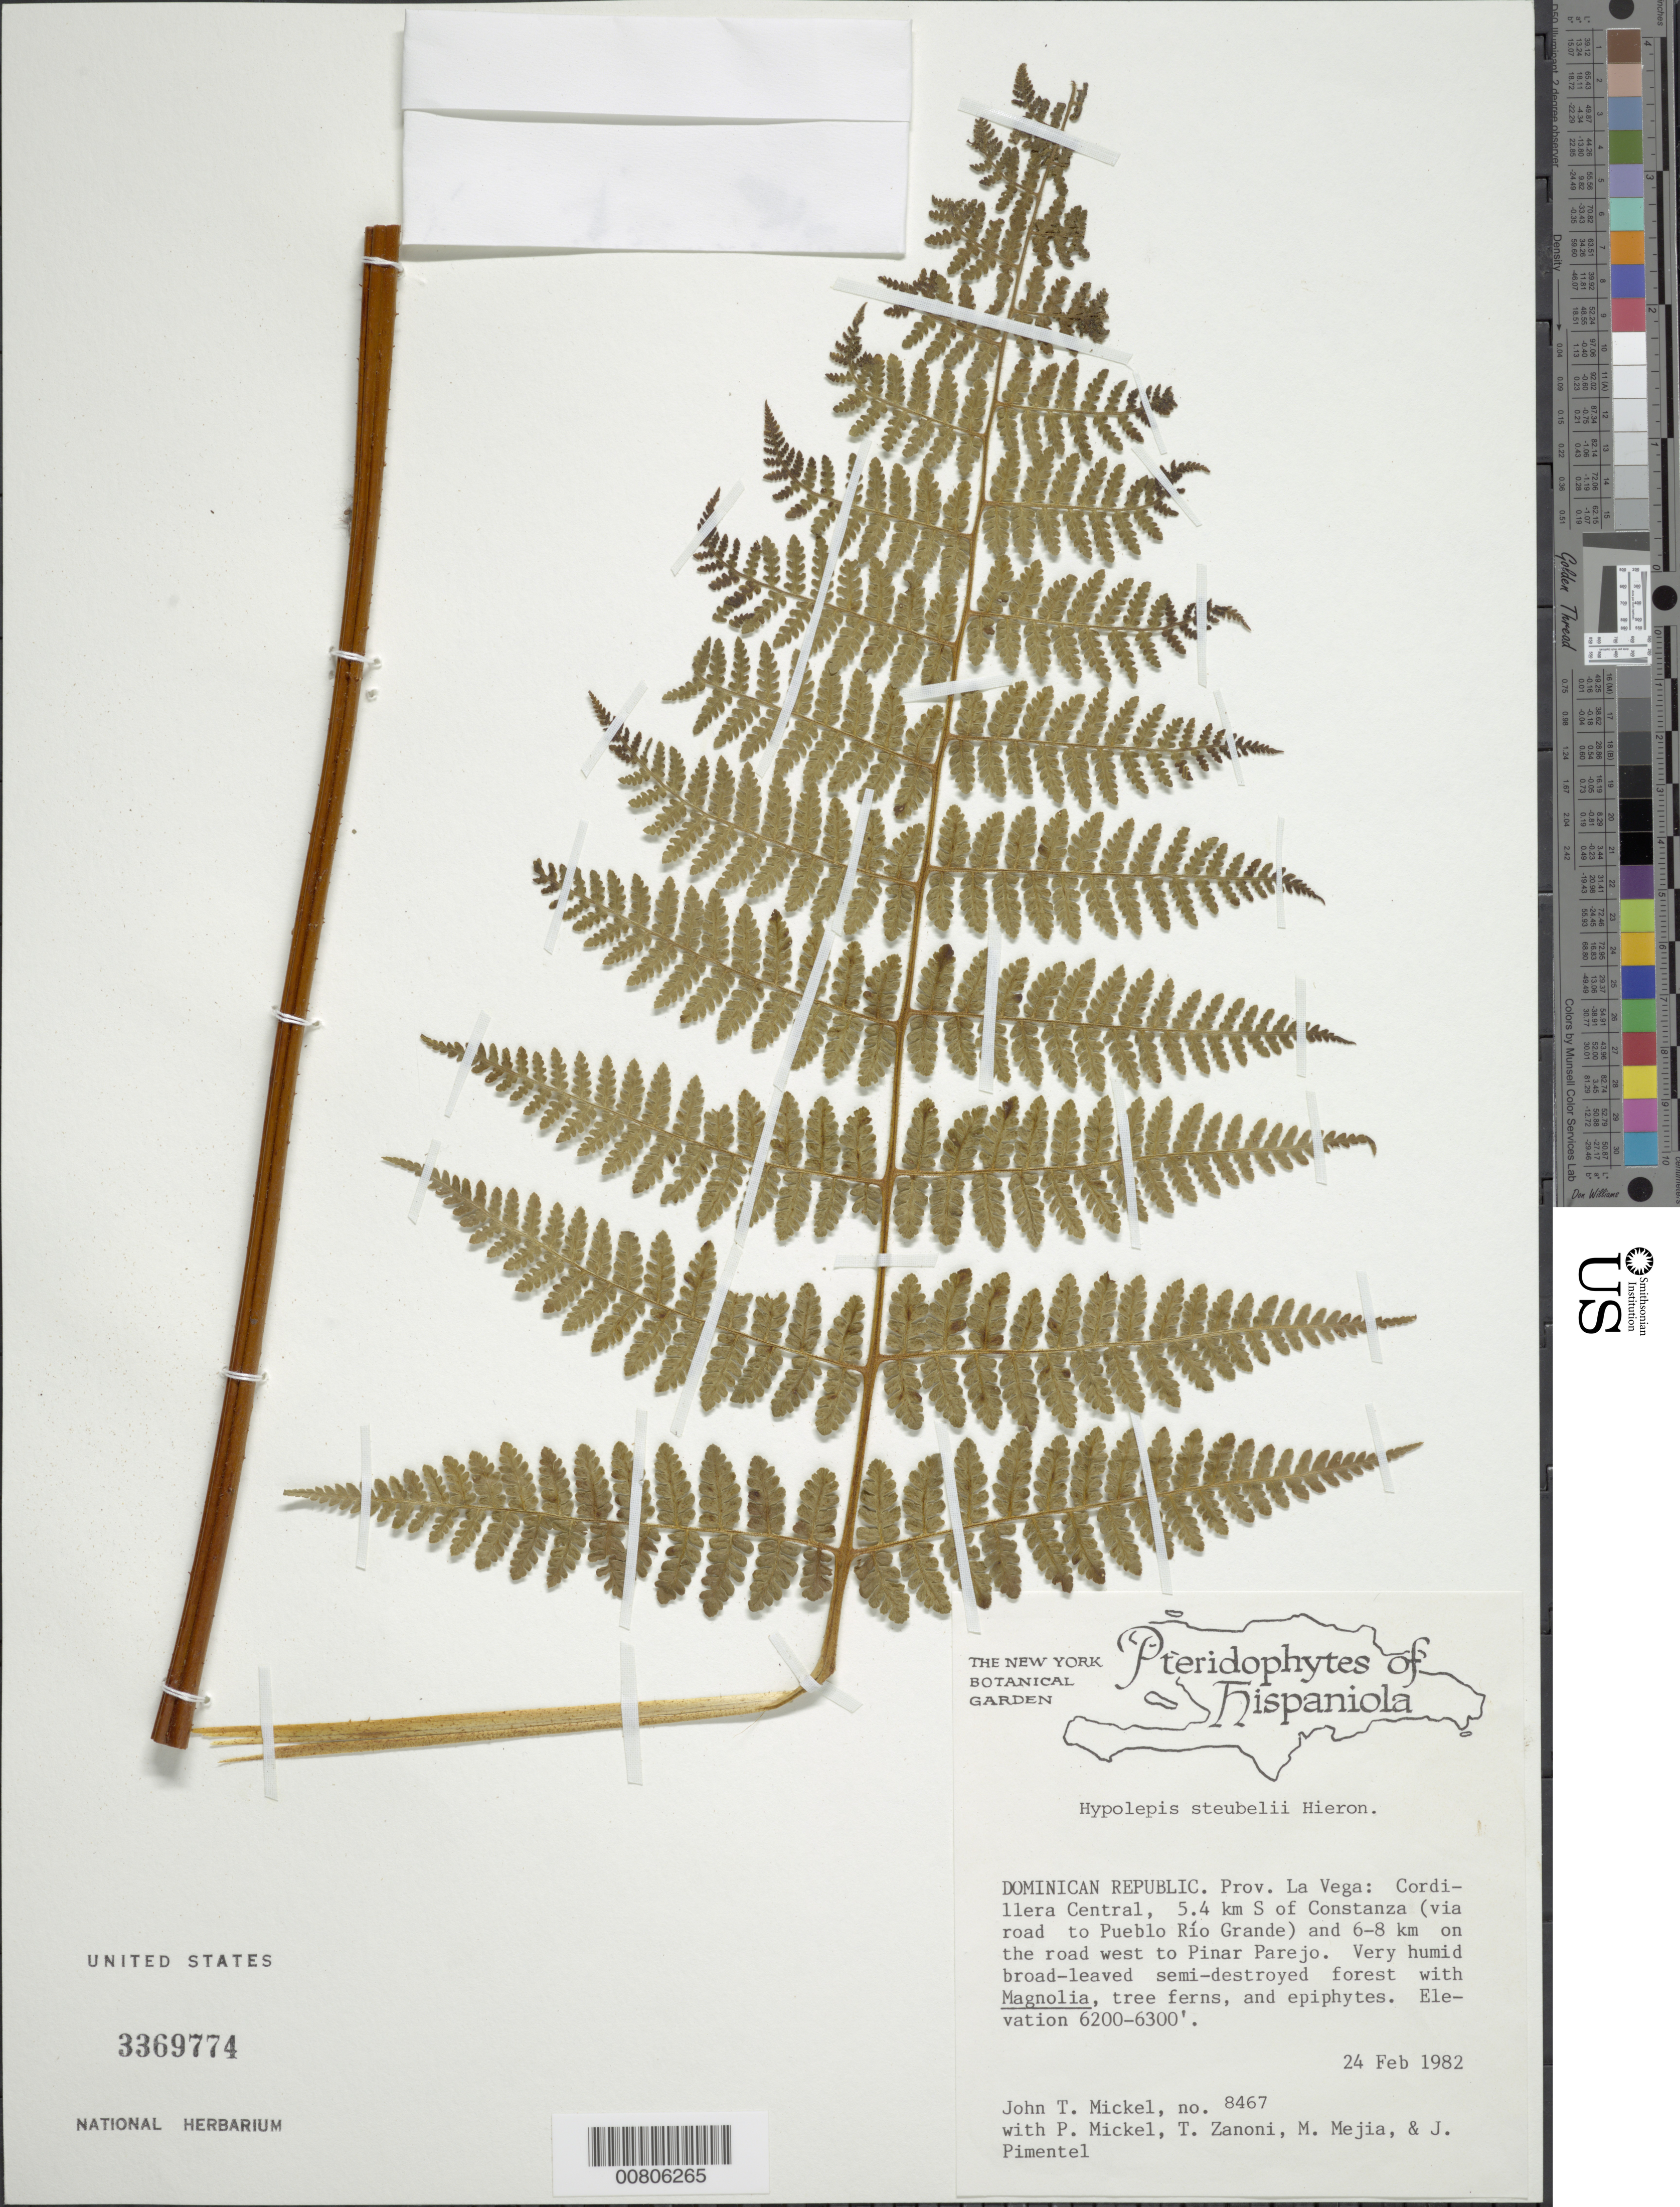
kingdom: Plantae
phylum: Tracheophyta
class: Polypodiopsida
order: Polypodiales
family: Dennstaedtiaceae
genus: Hypolepis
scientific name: Hypolepis steubelii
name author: Hieron.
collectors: J. T. Mickel, P. Mickel, T. A. Zanoni, M. Mejia & J. Pimentel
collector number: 8467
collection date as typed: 24 Feb 1982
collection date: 1982-02-24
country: Dominican Republic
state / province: La Vega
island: Hispaniola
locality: Cordillera Central, 5.4 km S of Constanza (via road to Pueblo Río Grande), and 6-8 km on road W to Pinar Parejo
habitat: Very humid broad-leaved semi-destroyed forest with Magnolia, tree ferns, epiphytes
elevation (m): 1890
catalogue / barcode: US 3369774